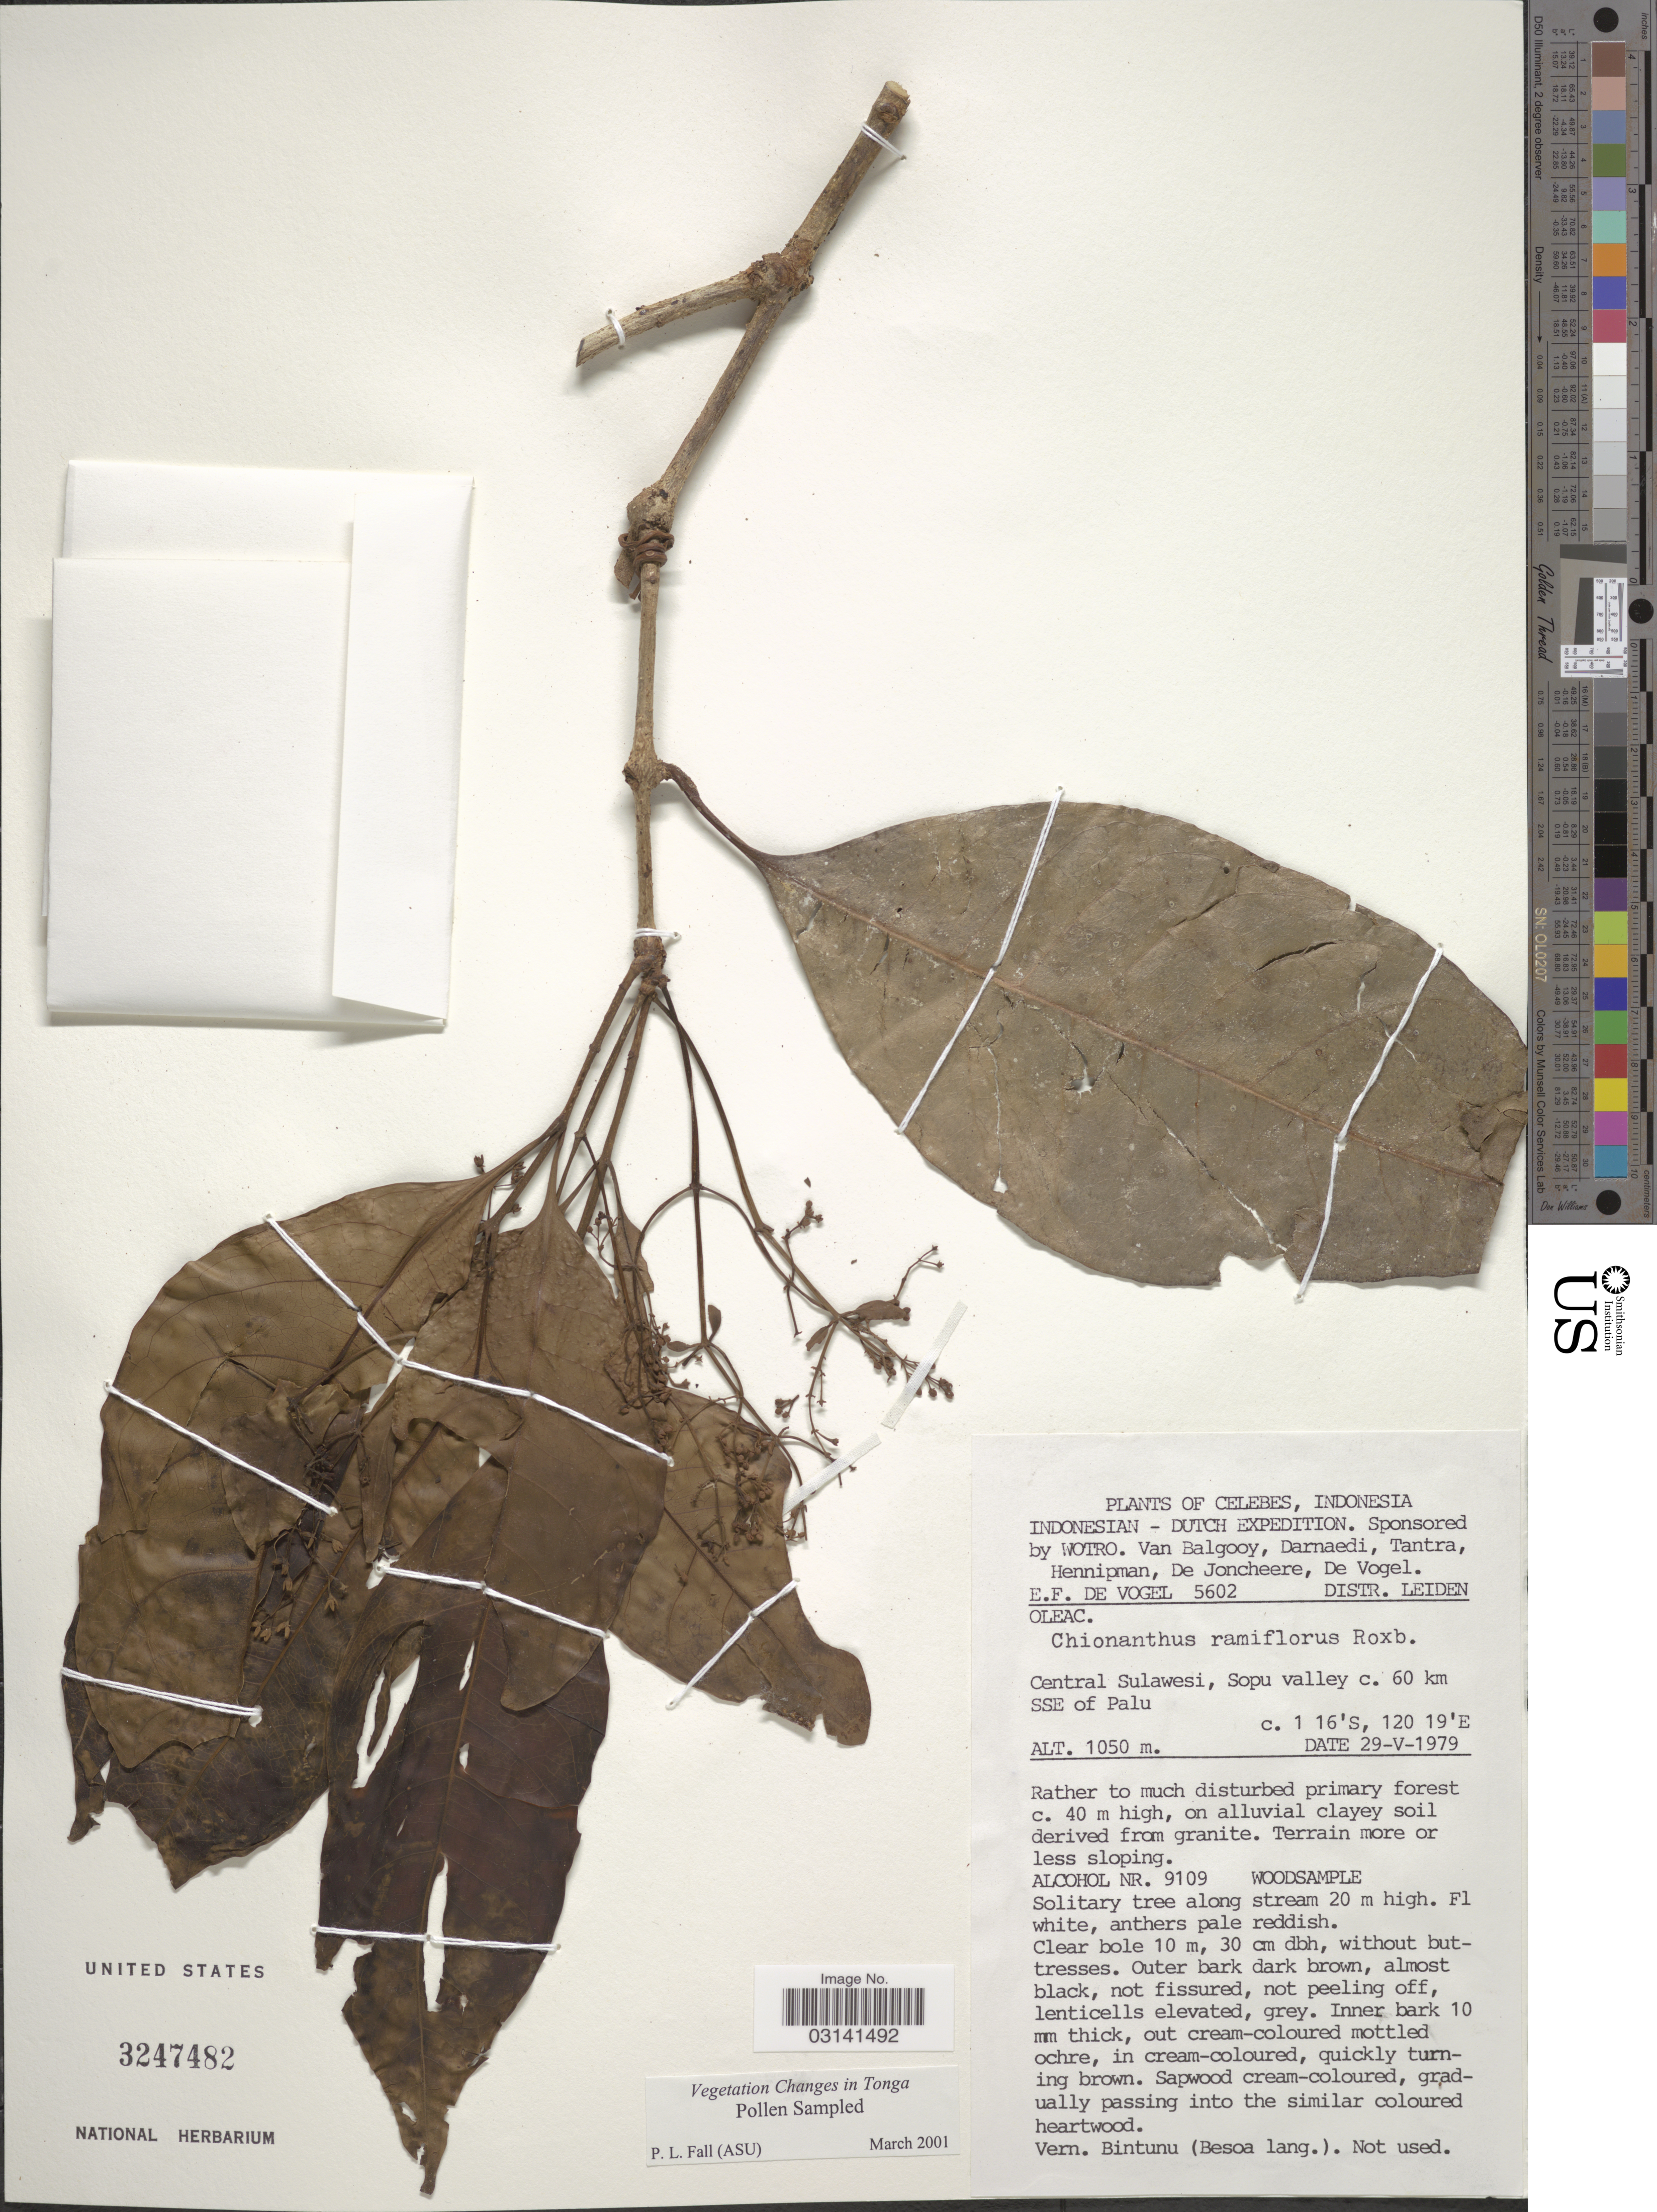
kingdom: Plantae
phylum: Tracheophyta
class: Magnoliopsida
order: Lamiales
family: Oleaceae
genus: Chionanthus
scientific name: Chionanthus ramiflorus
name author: Roxb.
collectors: E. F. de Vogel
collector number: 5602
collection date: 1979-05-29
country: Indonesia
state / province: Sulawesi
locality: Celebes. Distr. Leiden. Central Sulawesi, Sopu valley c. 60 km SSE of Palu.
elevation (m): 1050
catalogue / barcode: US 3247482